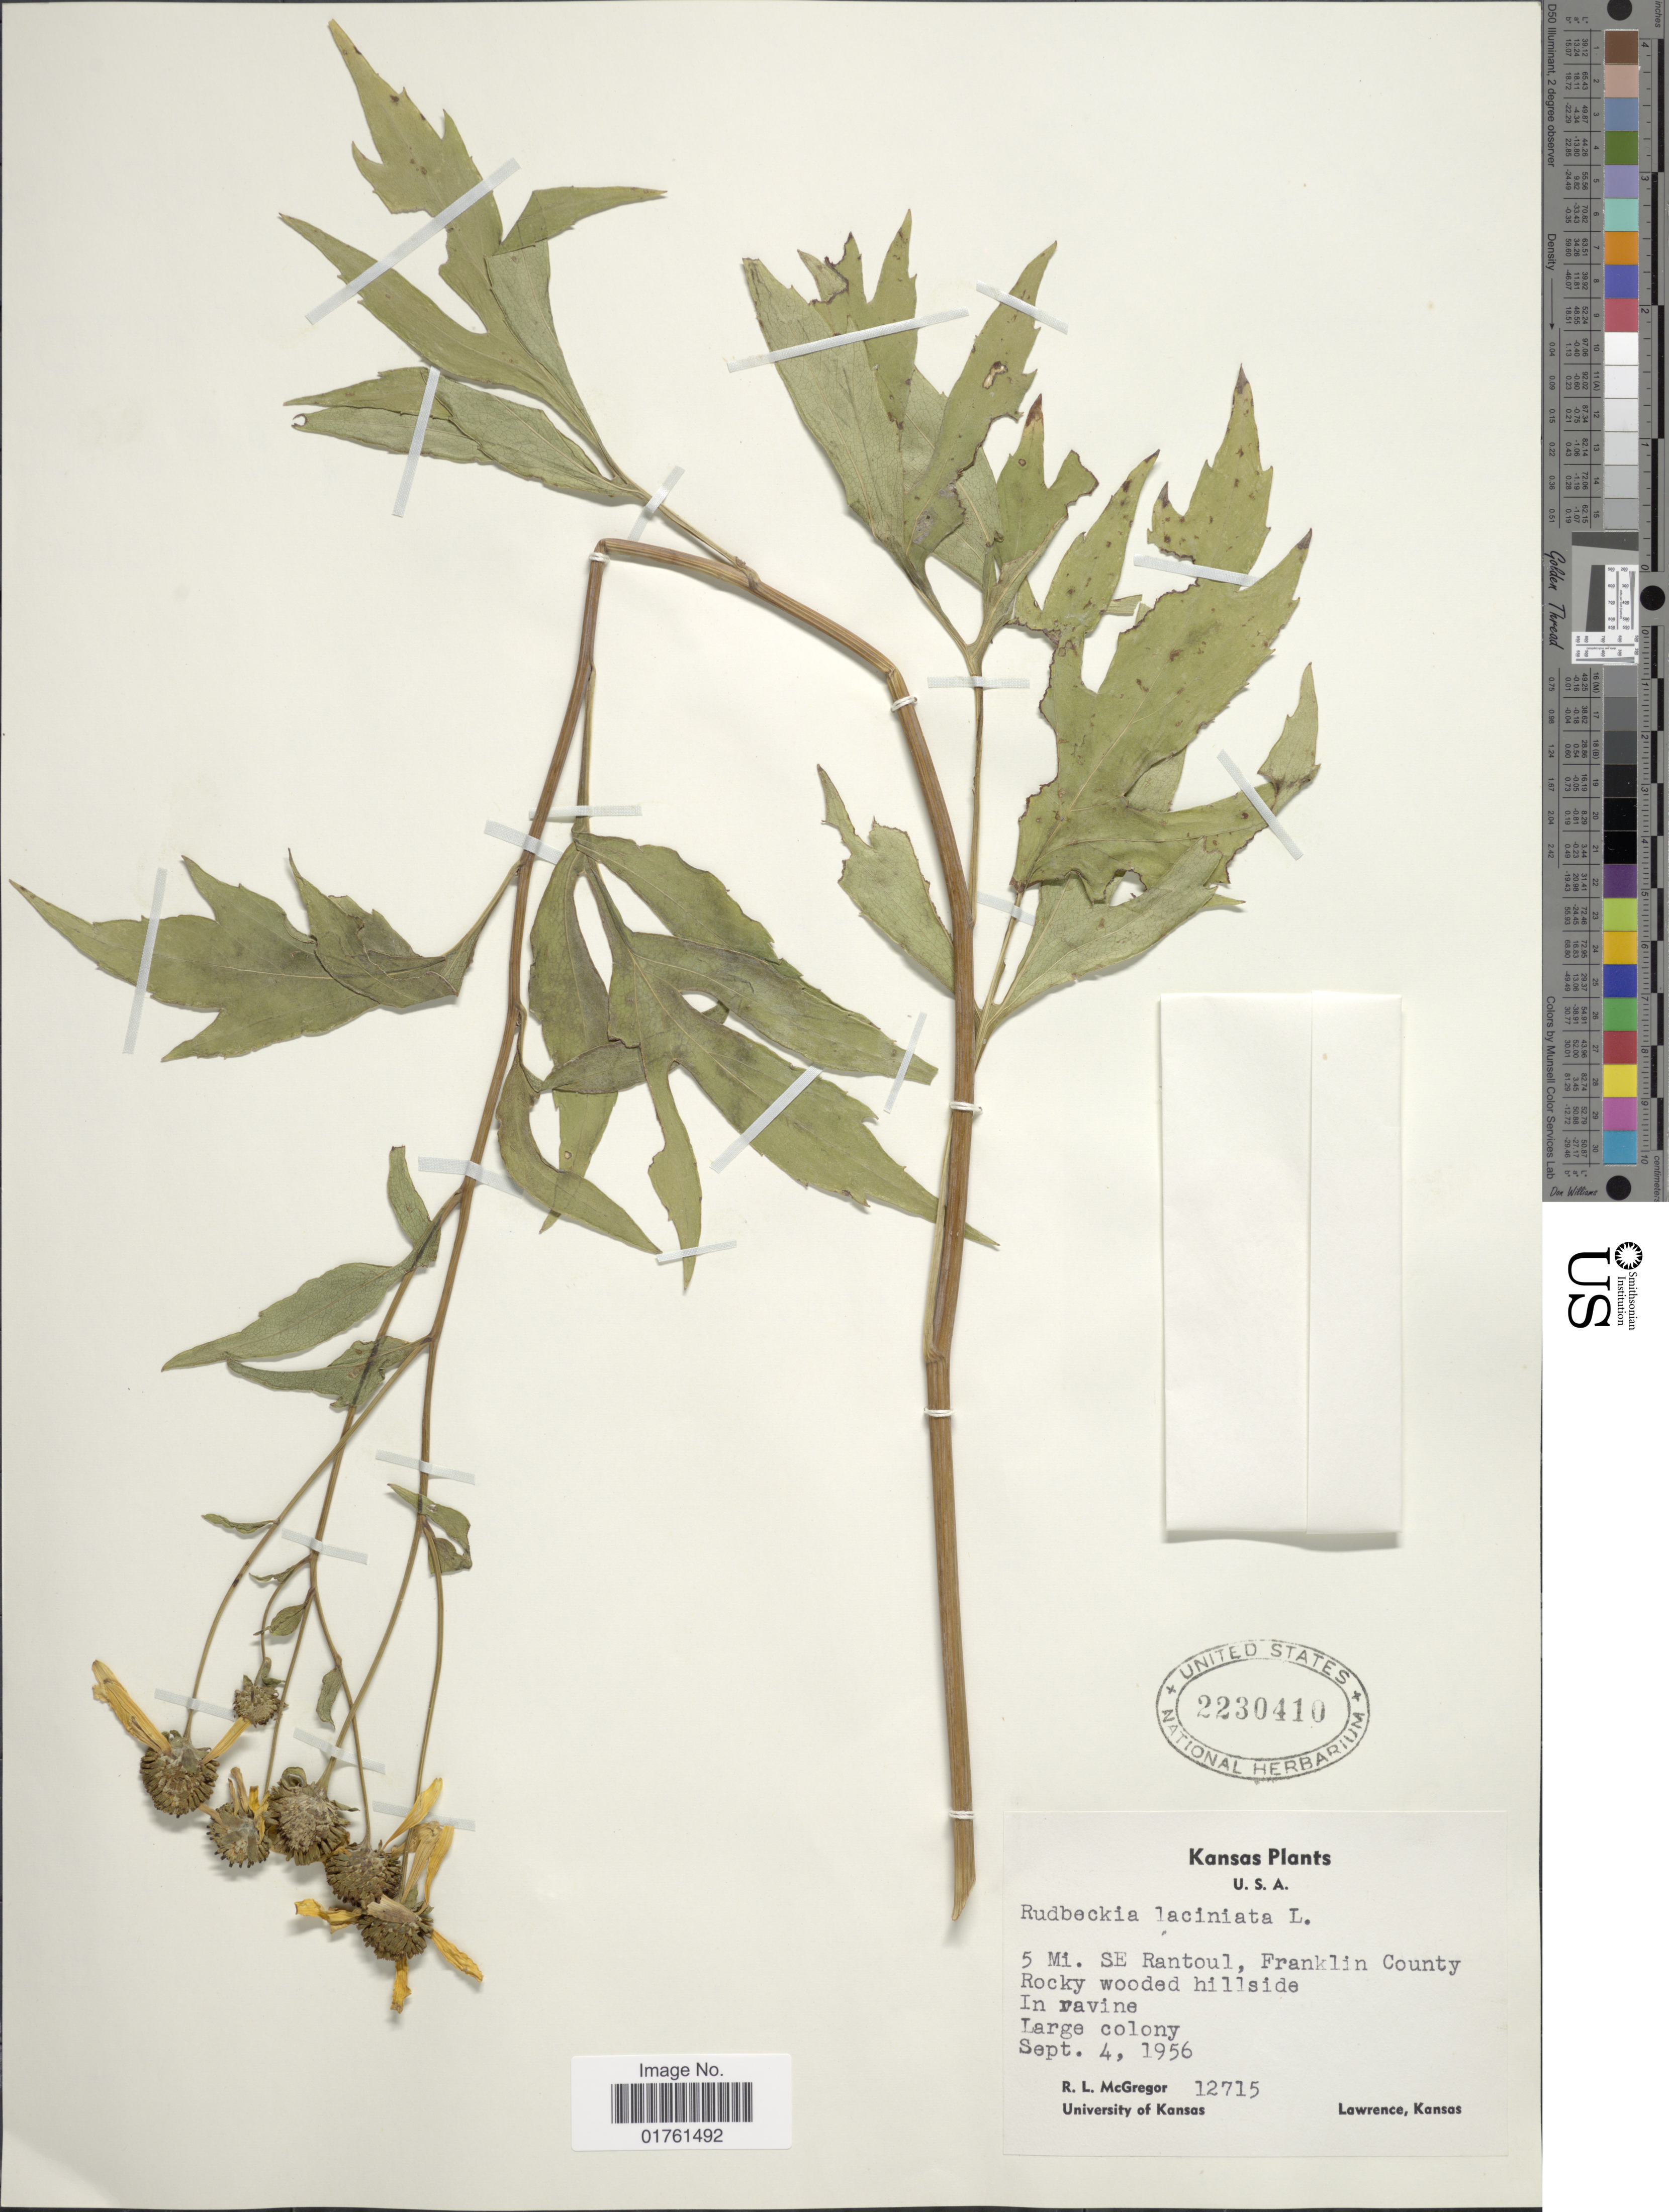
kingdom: Plantae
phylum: Tracheophyta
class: Magnoliopsida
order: Asterales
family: Asteraceae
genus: Rudbeckia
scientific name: Rudbeckia laciniata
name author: L.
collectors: R. McGregor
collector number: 12715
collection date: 1956-09-04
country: United States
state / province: Kansas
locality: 5 Mi SE Rantoul, Franklin County, Rocky wooded hillside, In ravine, large colony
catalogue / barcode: US 2230410